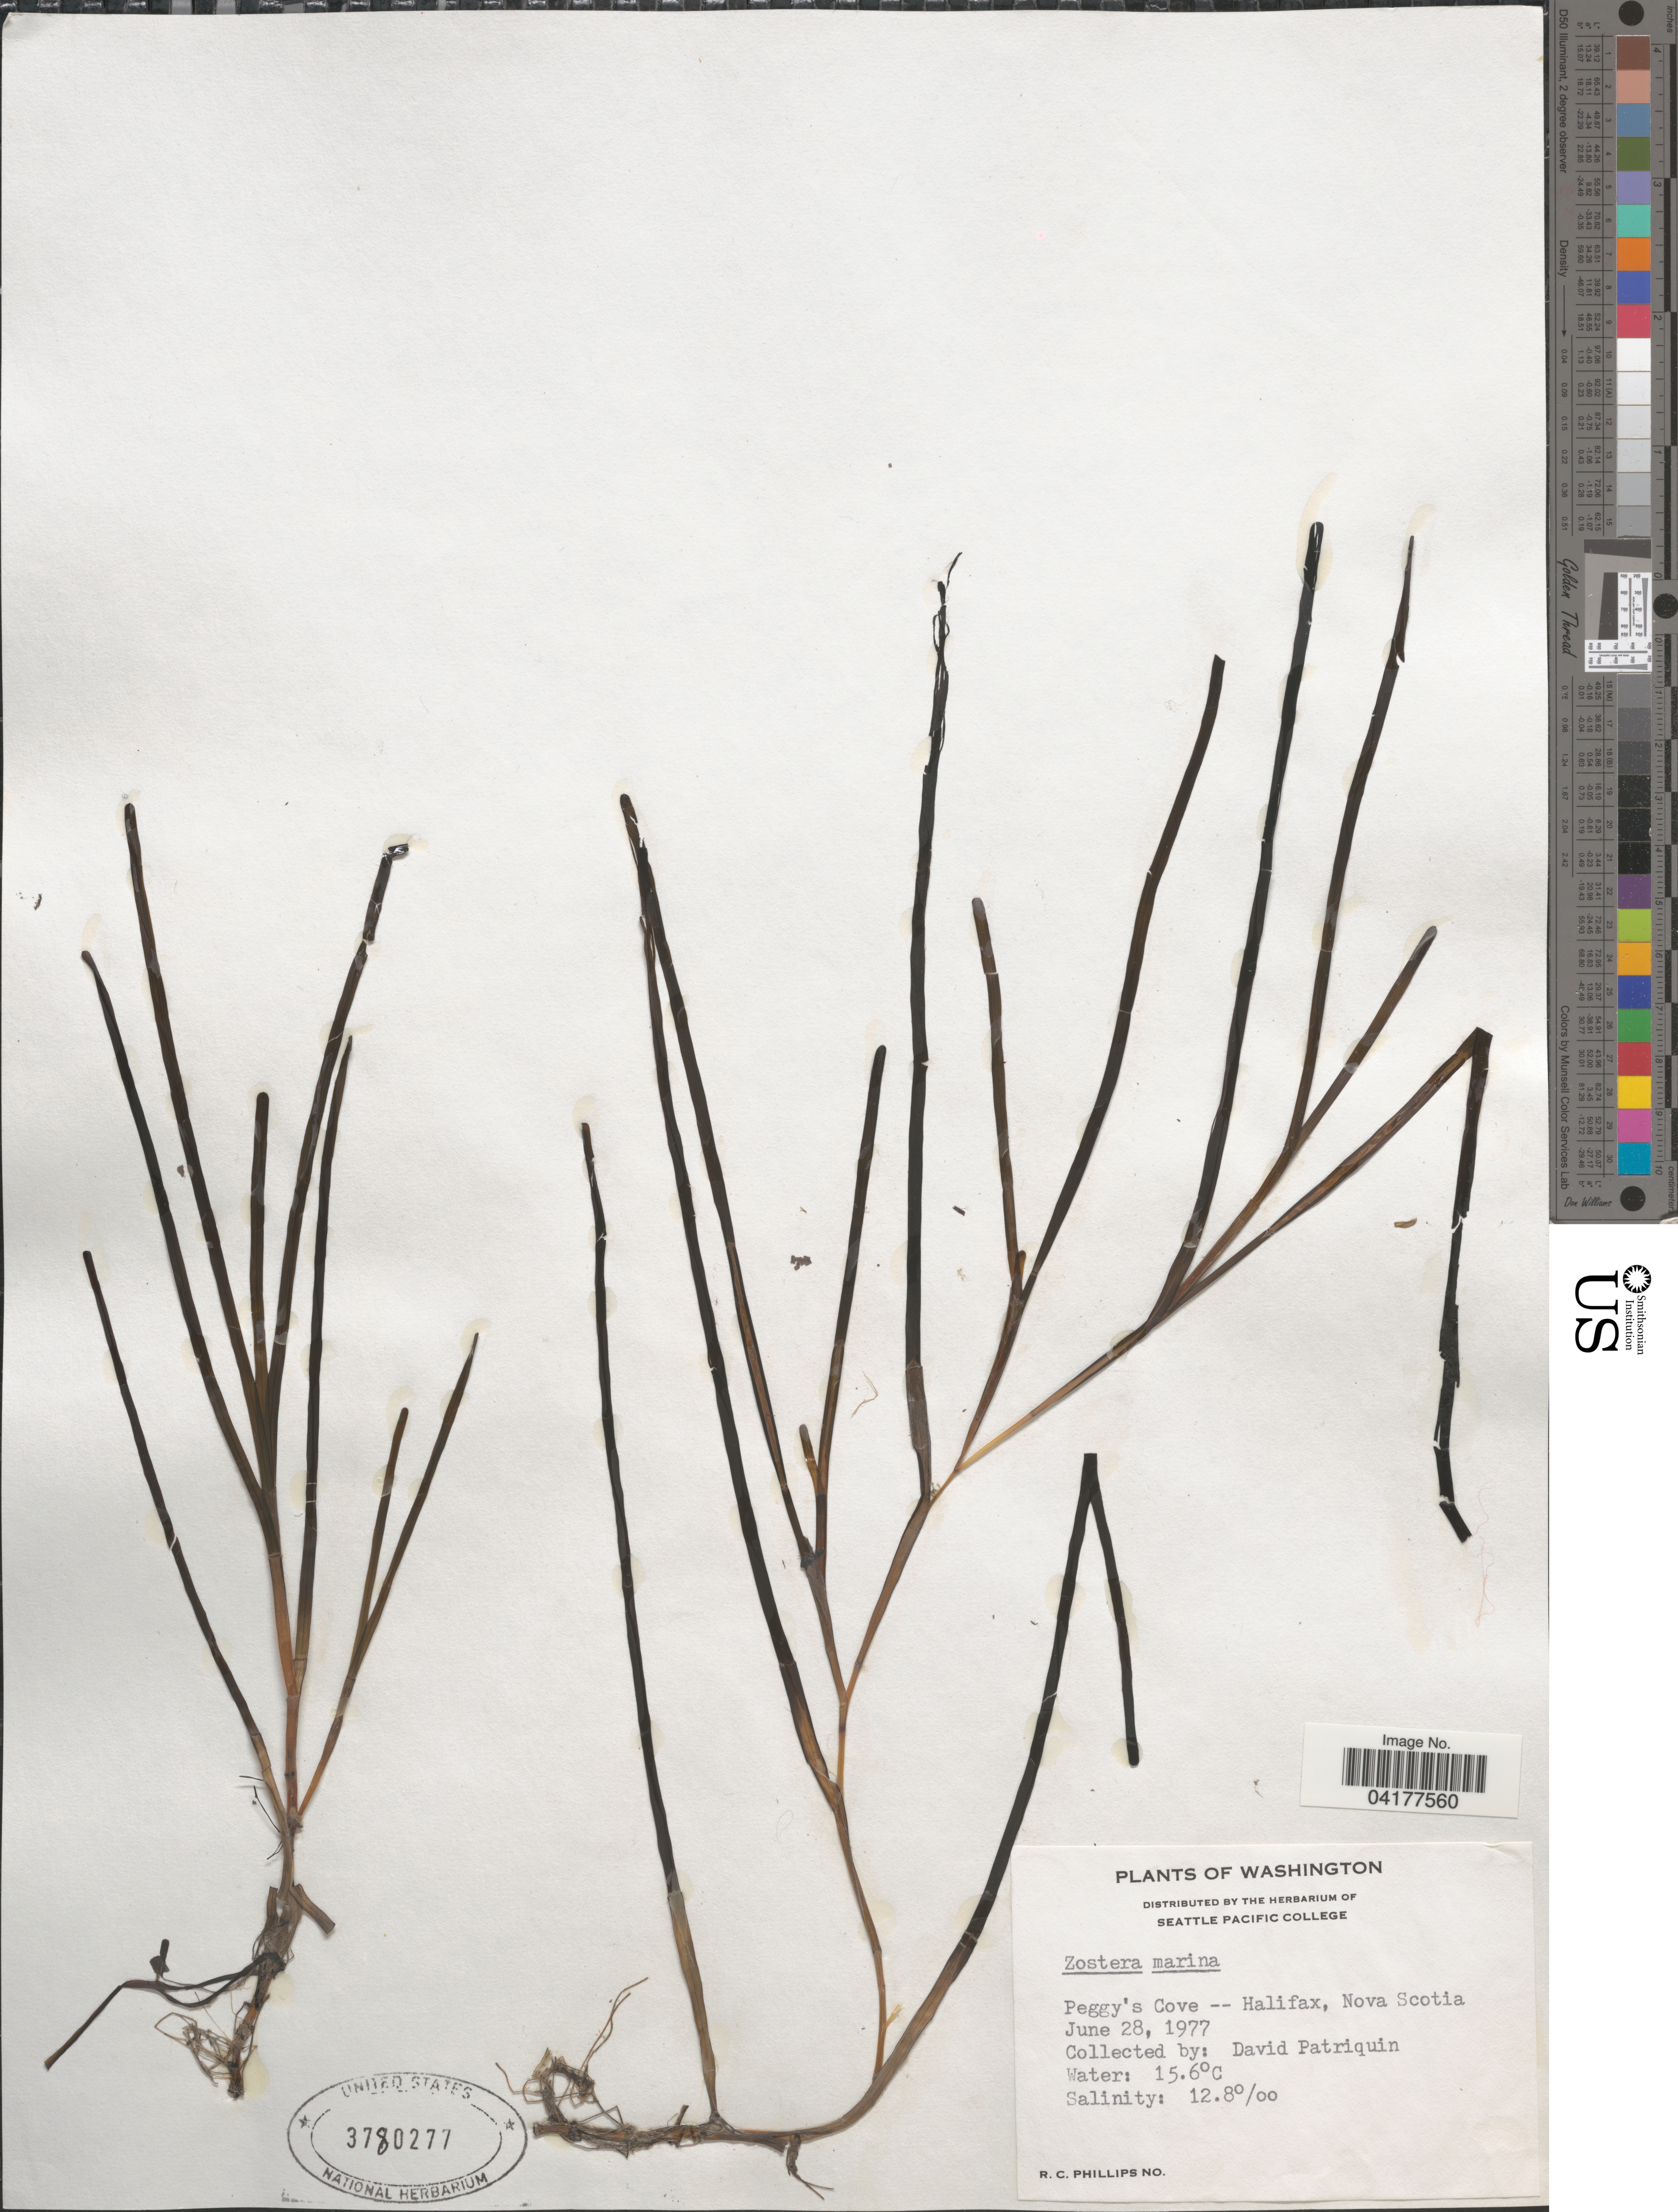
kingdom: Plantae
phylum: Tracheophyta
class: Liliopsida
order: Alismatales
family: Zosteraceae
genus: Zostera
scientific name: Zostera marina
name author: L.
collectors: D. Patriquin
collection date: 1977-06-28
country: Canada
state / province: Nova Scotia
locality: Peggy's Cove -- Halifax.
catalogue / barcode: US 3780277